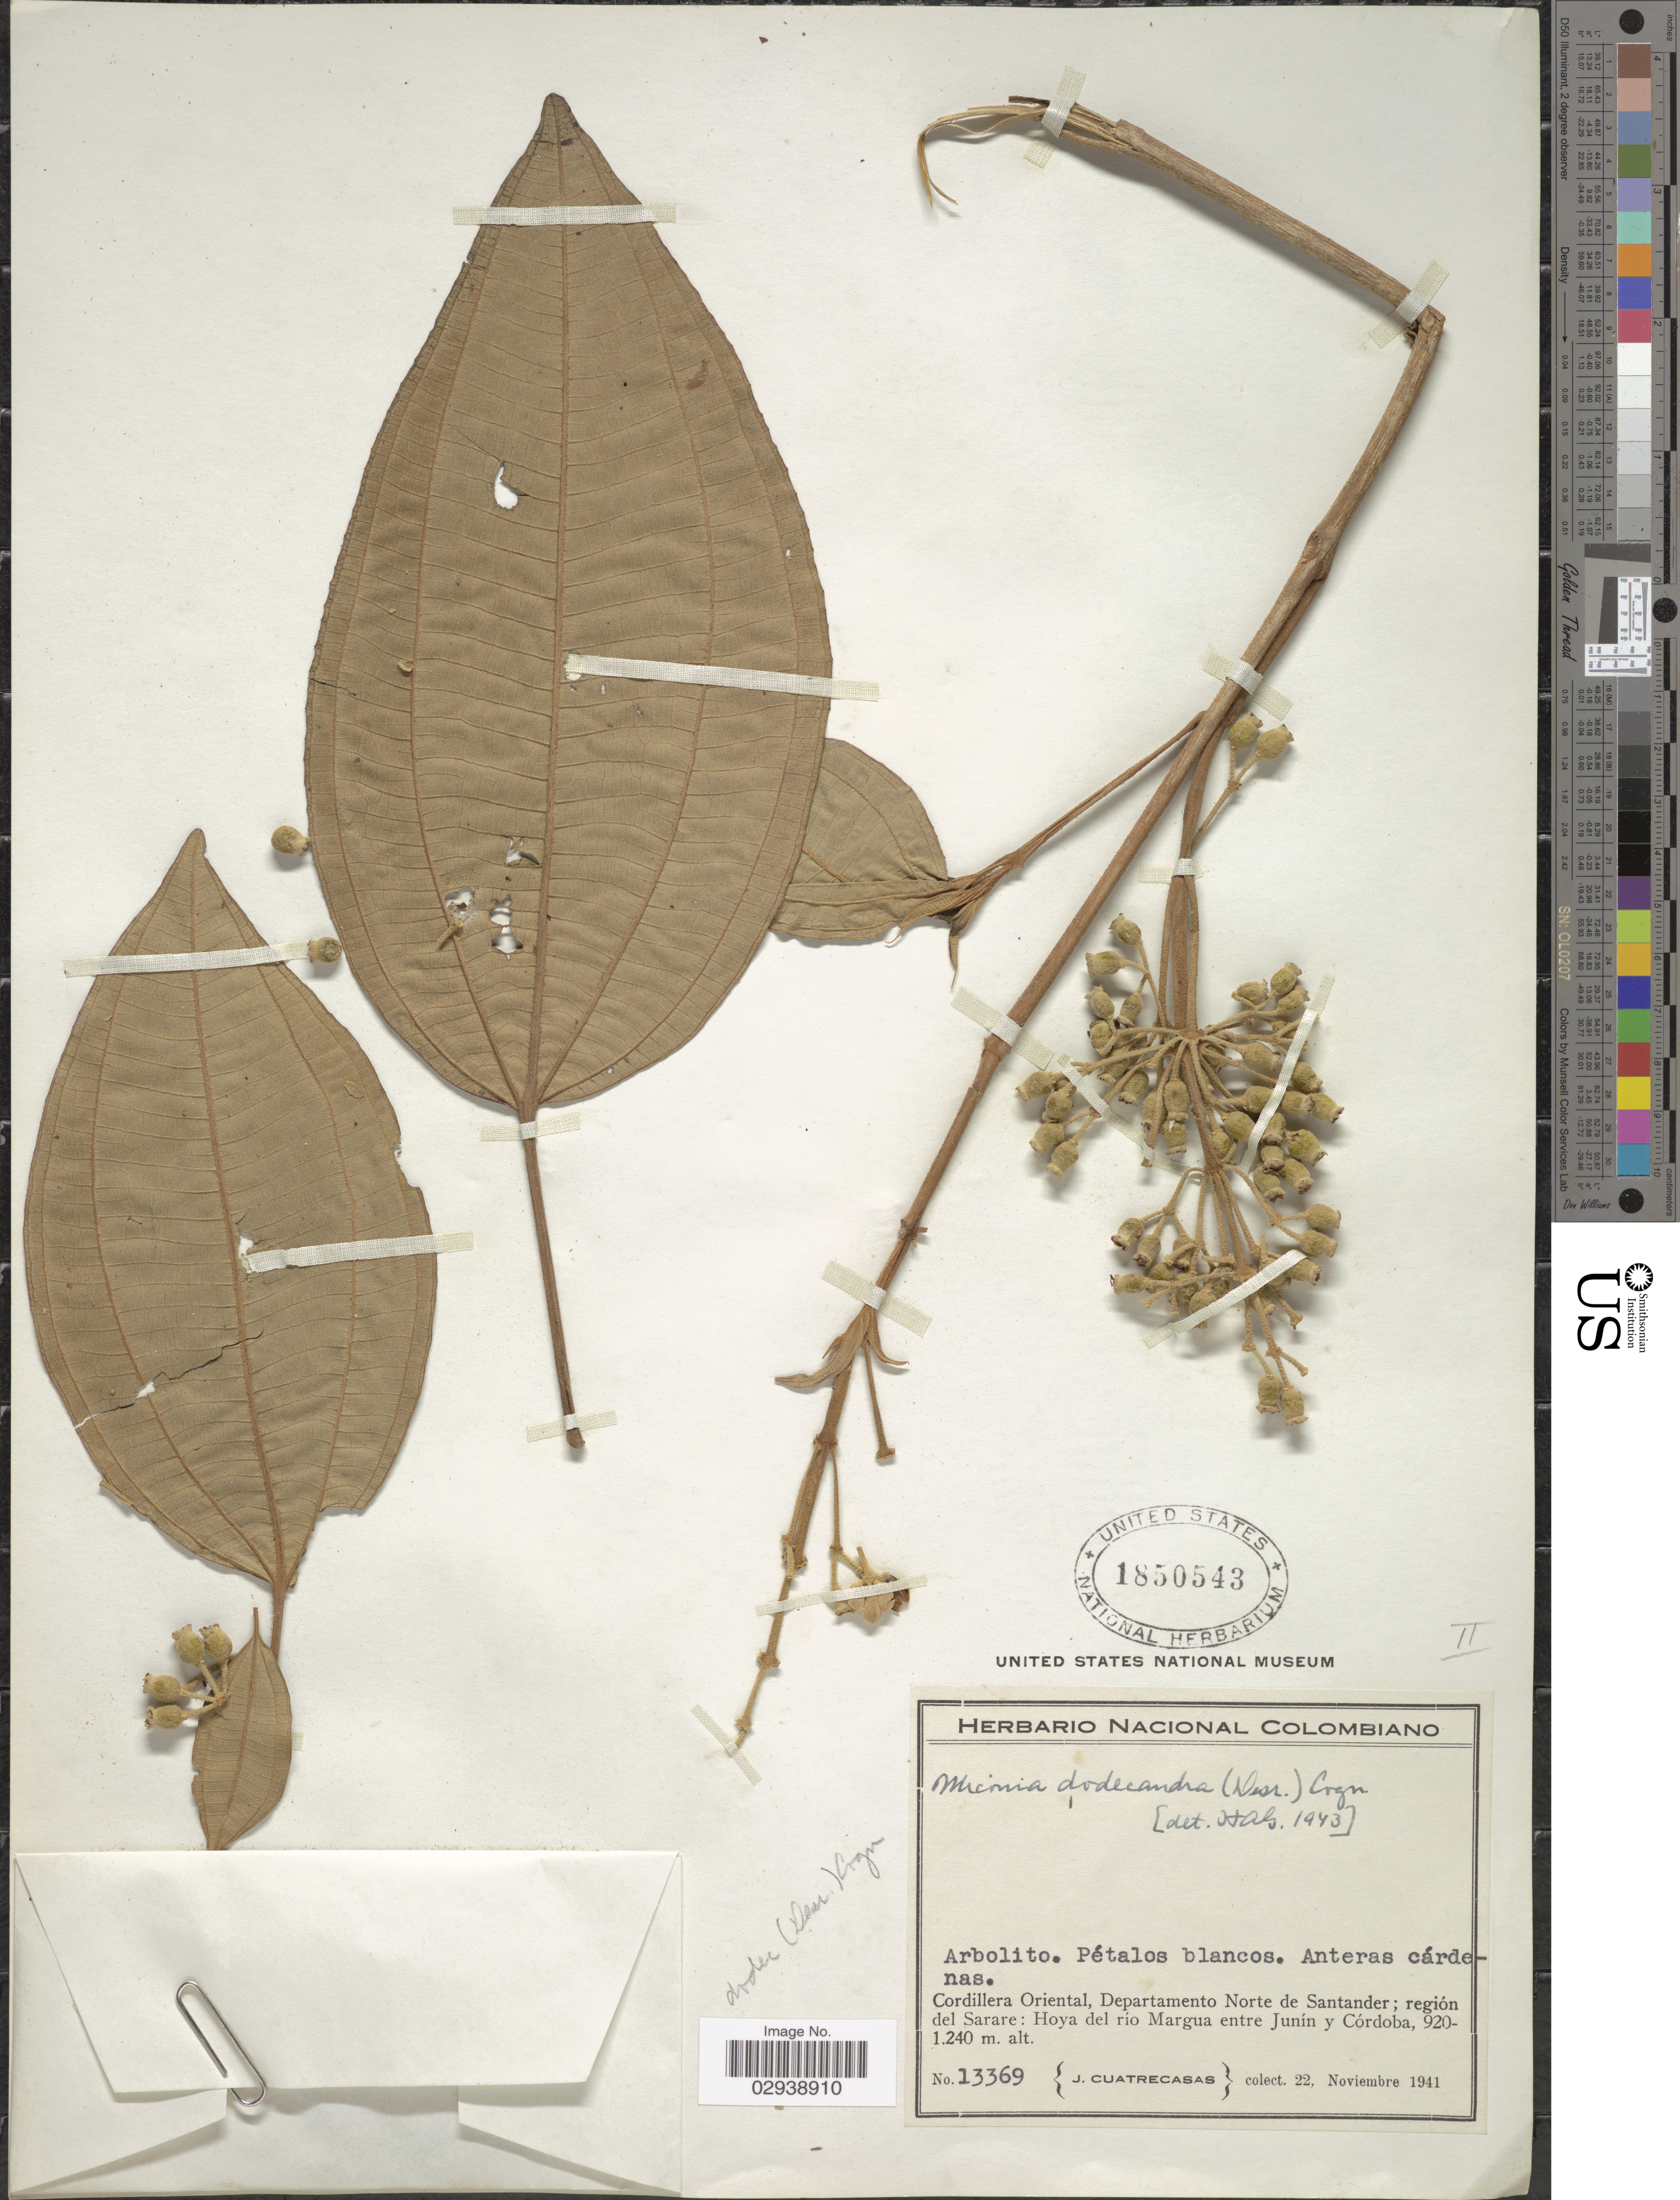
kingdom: Plantae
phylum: Tracheophyta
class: Magnoliopsida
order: Myrtales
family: Melastomataceae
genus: Miconia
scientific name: Miconia dodecandra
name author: Cogn.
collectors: J. Cuatrecasas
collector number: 13369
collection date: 1941-11-22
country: Colombia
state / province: Norte de Santander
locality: Cordillera Oriental: Departamento Norte de Santander; región del Sarare: Hoya del rio Margu entre Junín y Córdoba.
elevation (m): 920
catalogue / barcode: US 1850543